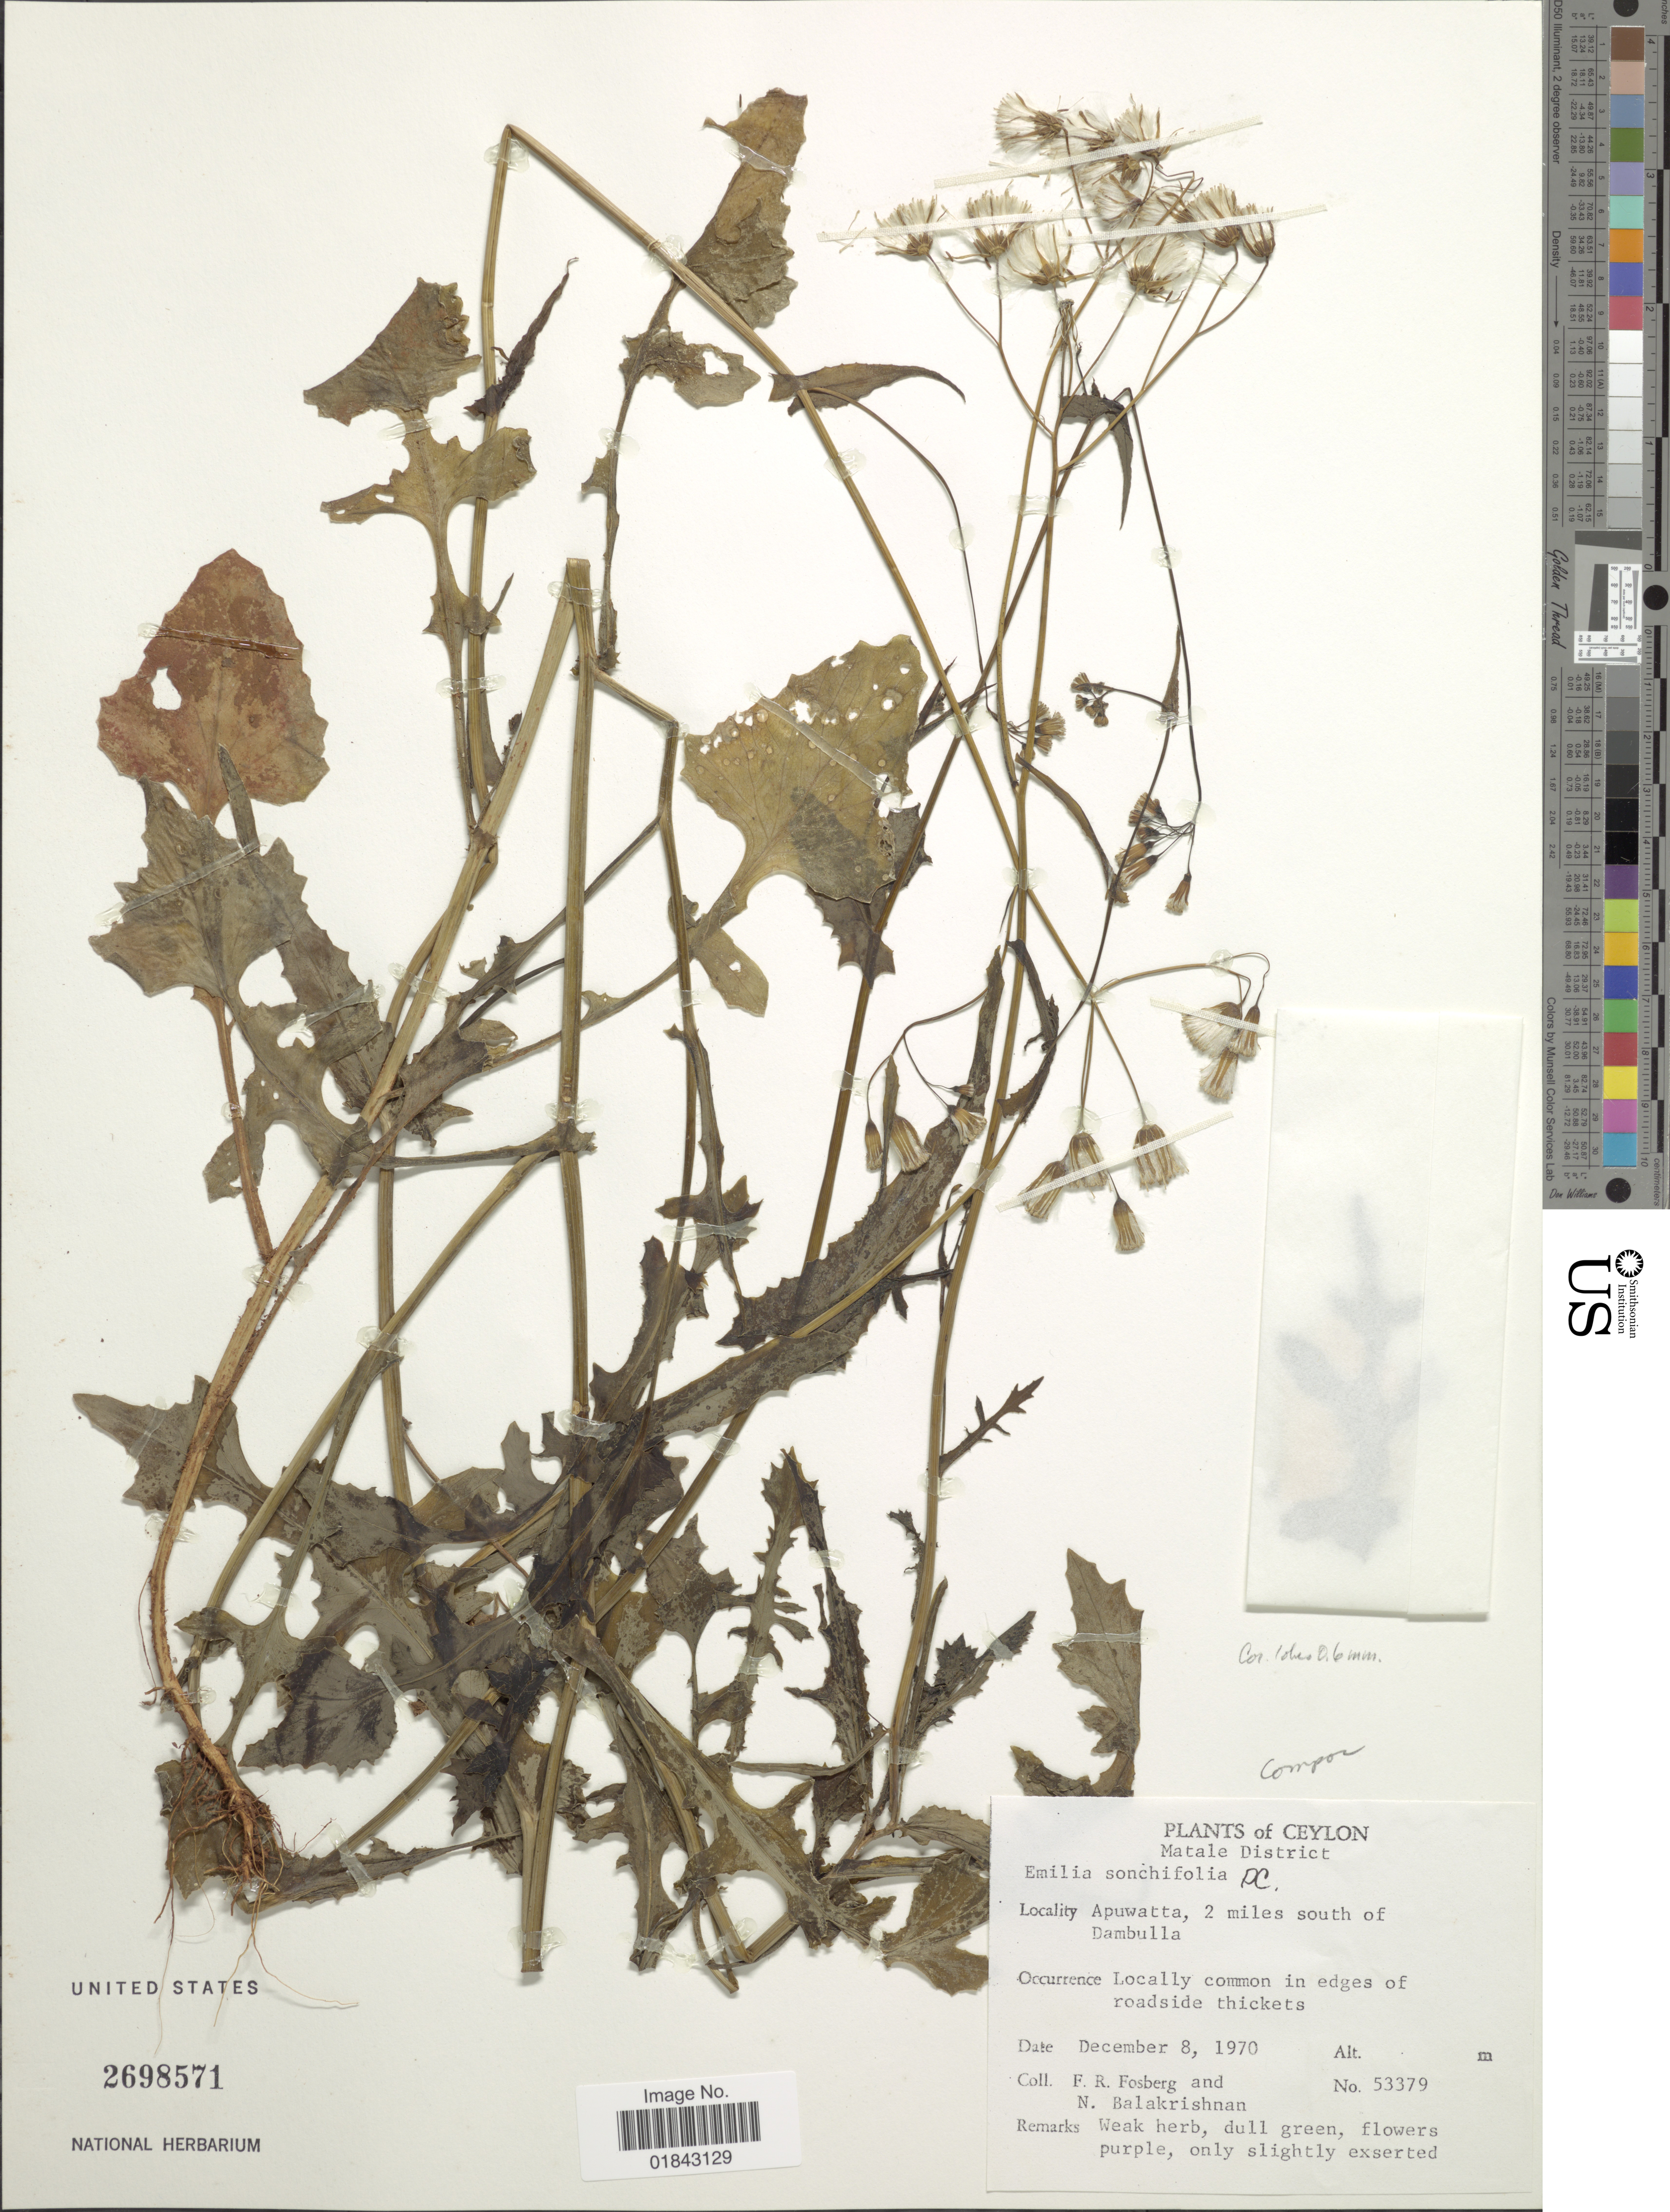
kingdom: Plantae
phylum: Tracheophyta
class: Magnoliopsida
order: Asterales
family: Asteraceae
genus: Emilia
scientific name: Emilia sonchifolia var. sonchifolia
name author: (L.) DC.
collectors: F. R. Fosberg & N. Balakrishnan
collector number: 53379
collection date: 1970-12-08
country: Sri Lanka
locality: Matale District, Apuwatta, 2 miles south of Dambulla, locally common in edges of roadside thickets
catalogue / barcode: US 2698571